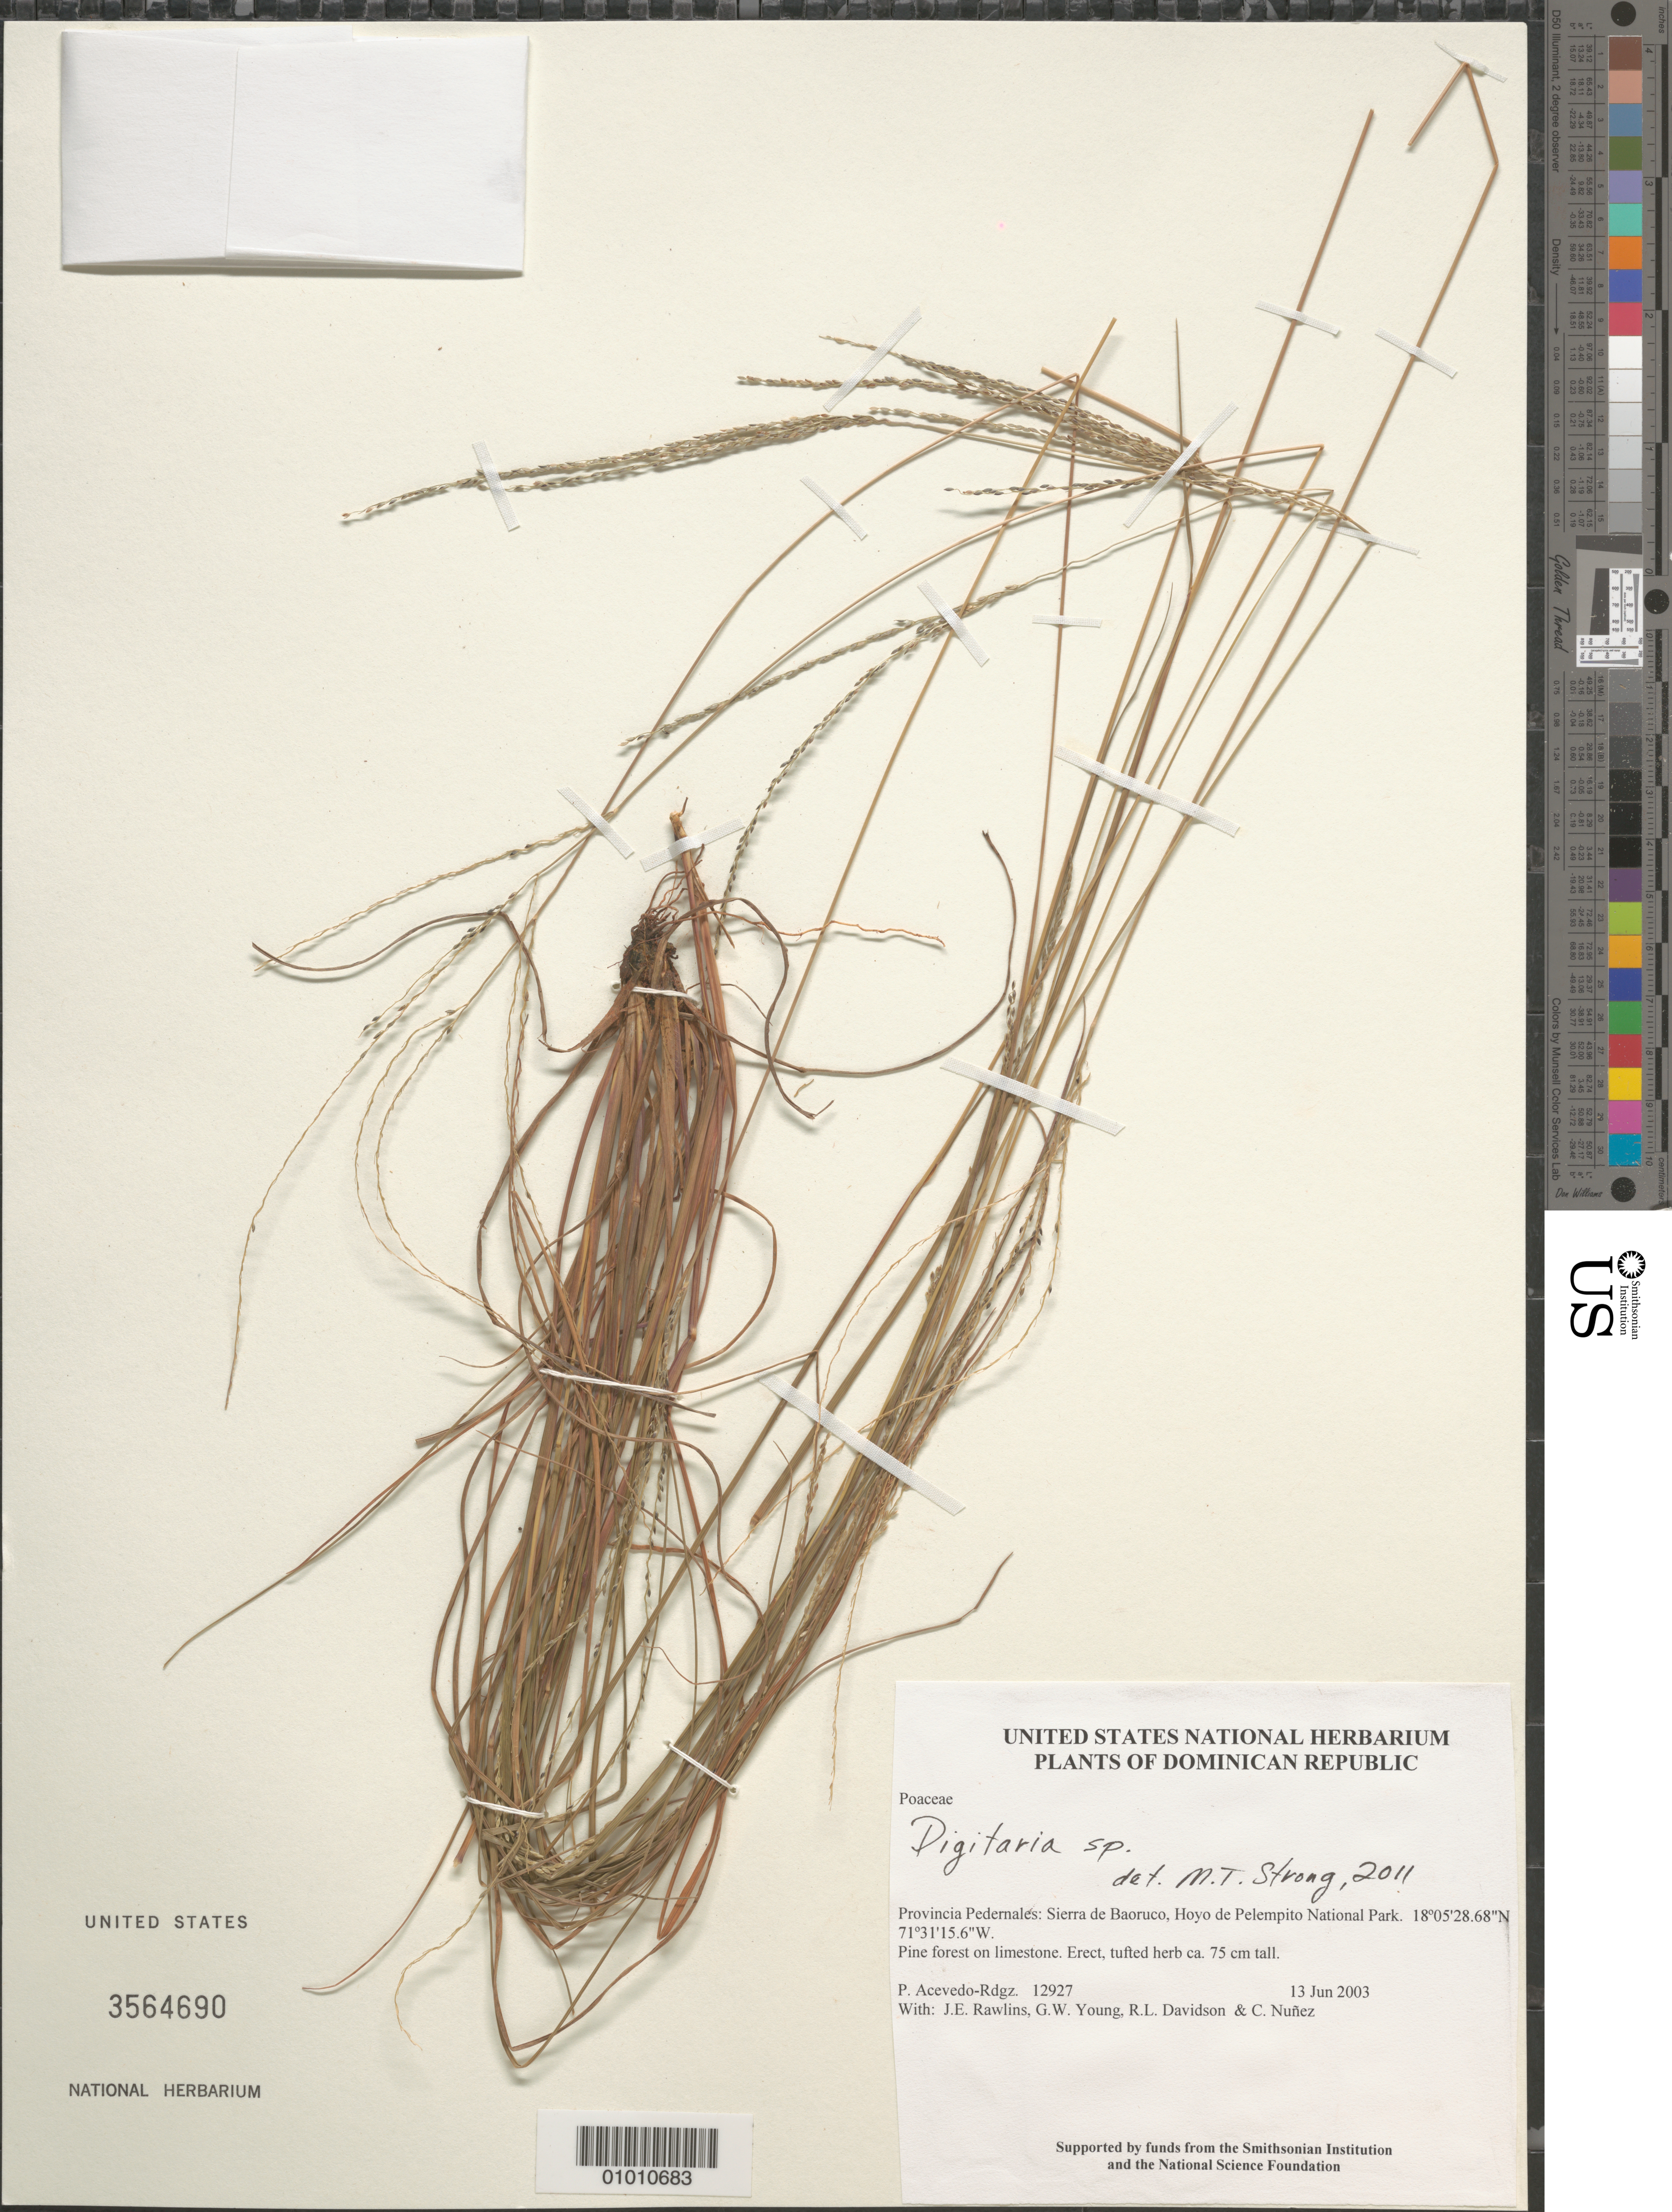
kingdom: Plantae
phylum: Tracheophyta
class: Liliopsida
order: Poales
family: Poaceae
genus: Digitaria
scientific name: Digitaria sp.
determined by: Strong, M. T., (US), Smithsonian Institution - National Museum of Natural History (UNITED STATES)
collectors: P. Acevedo-Rodr., J. Rawlins, G. Young, R. Davidson & C. Nunez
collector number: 12927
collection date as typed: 13 Jun 2003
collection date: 2003-06-13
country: Dominican Republic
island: Hispaniola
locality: Provincia Pedernales: Sierra de Baoruco, Hoyo de Pelempito National Park.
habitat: Pine forest on limestone.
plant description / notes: US, MO, NY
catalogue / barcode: US 3564690